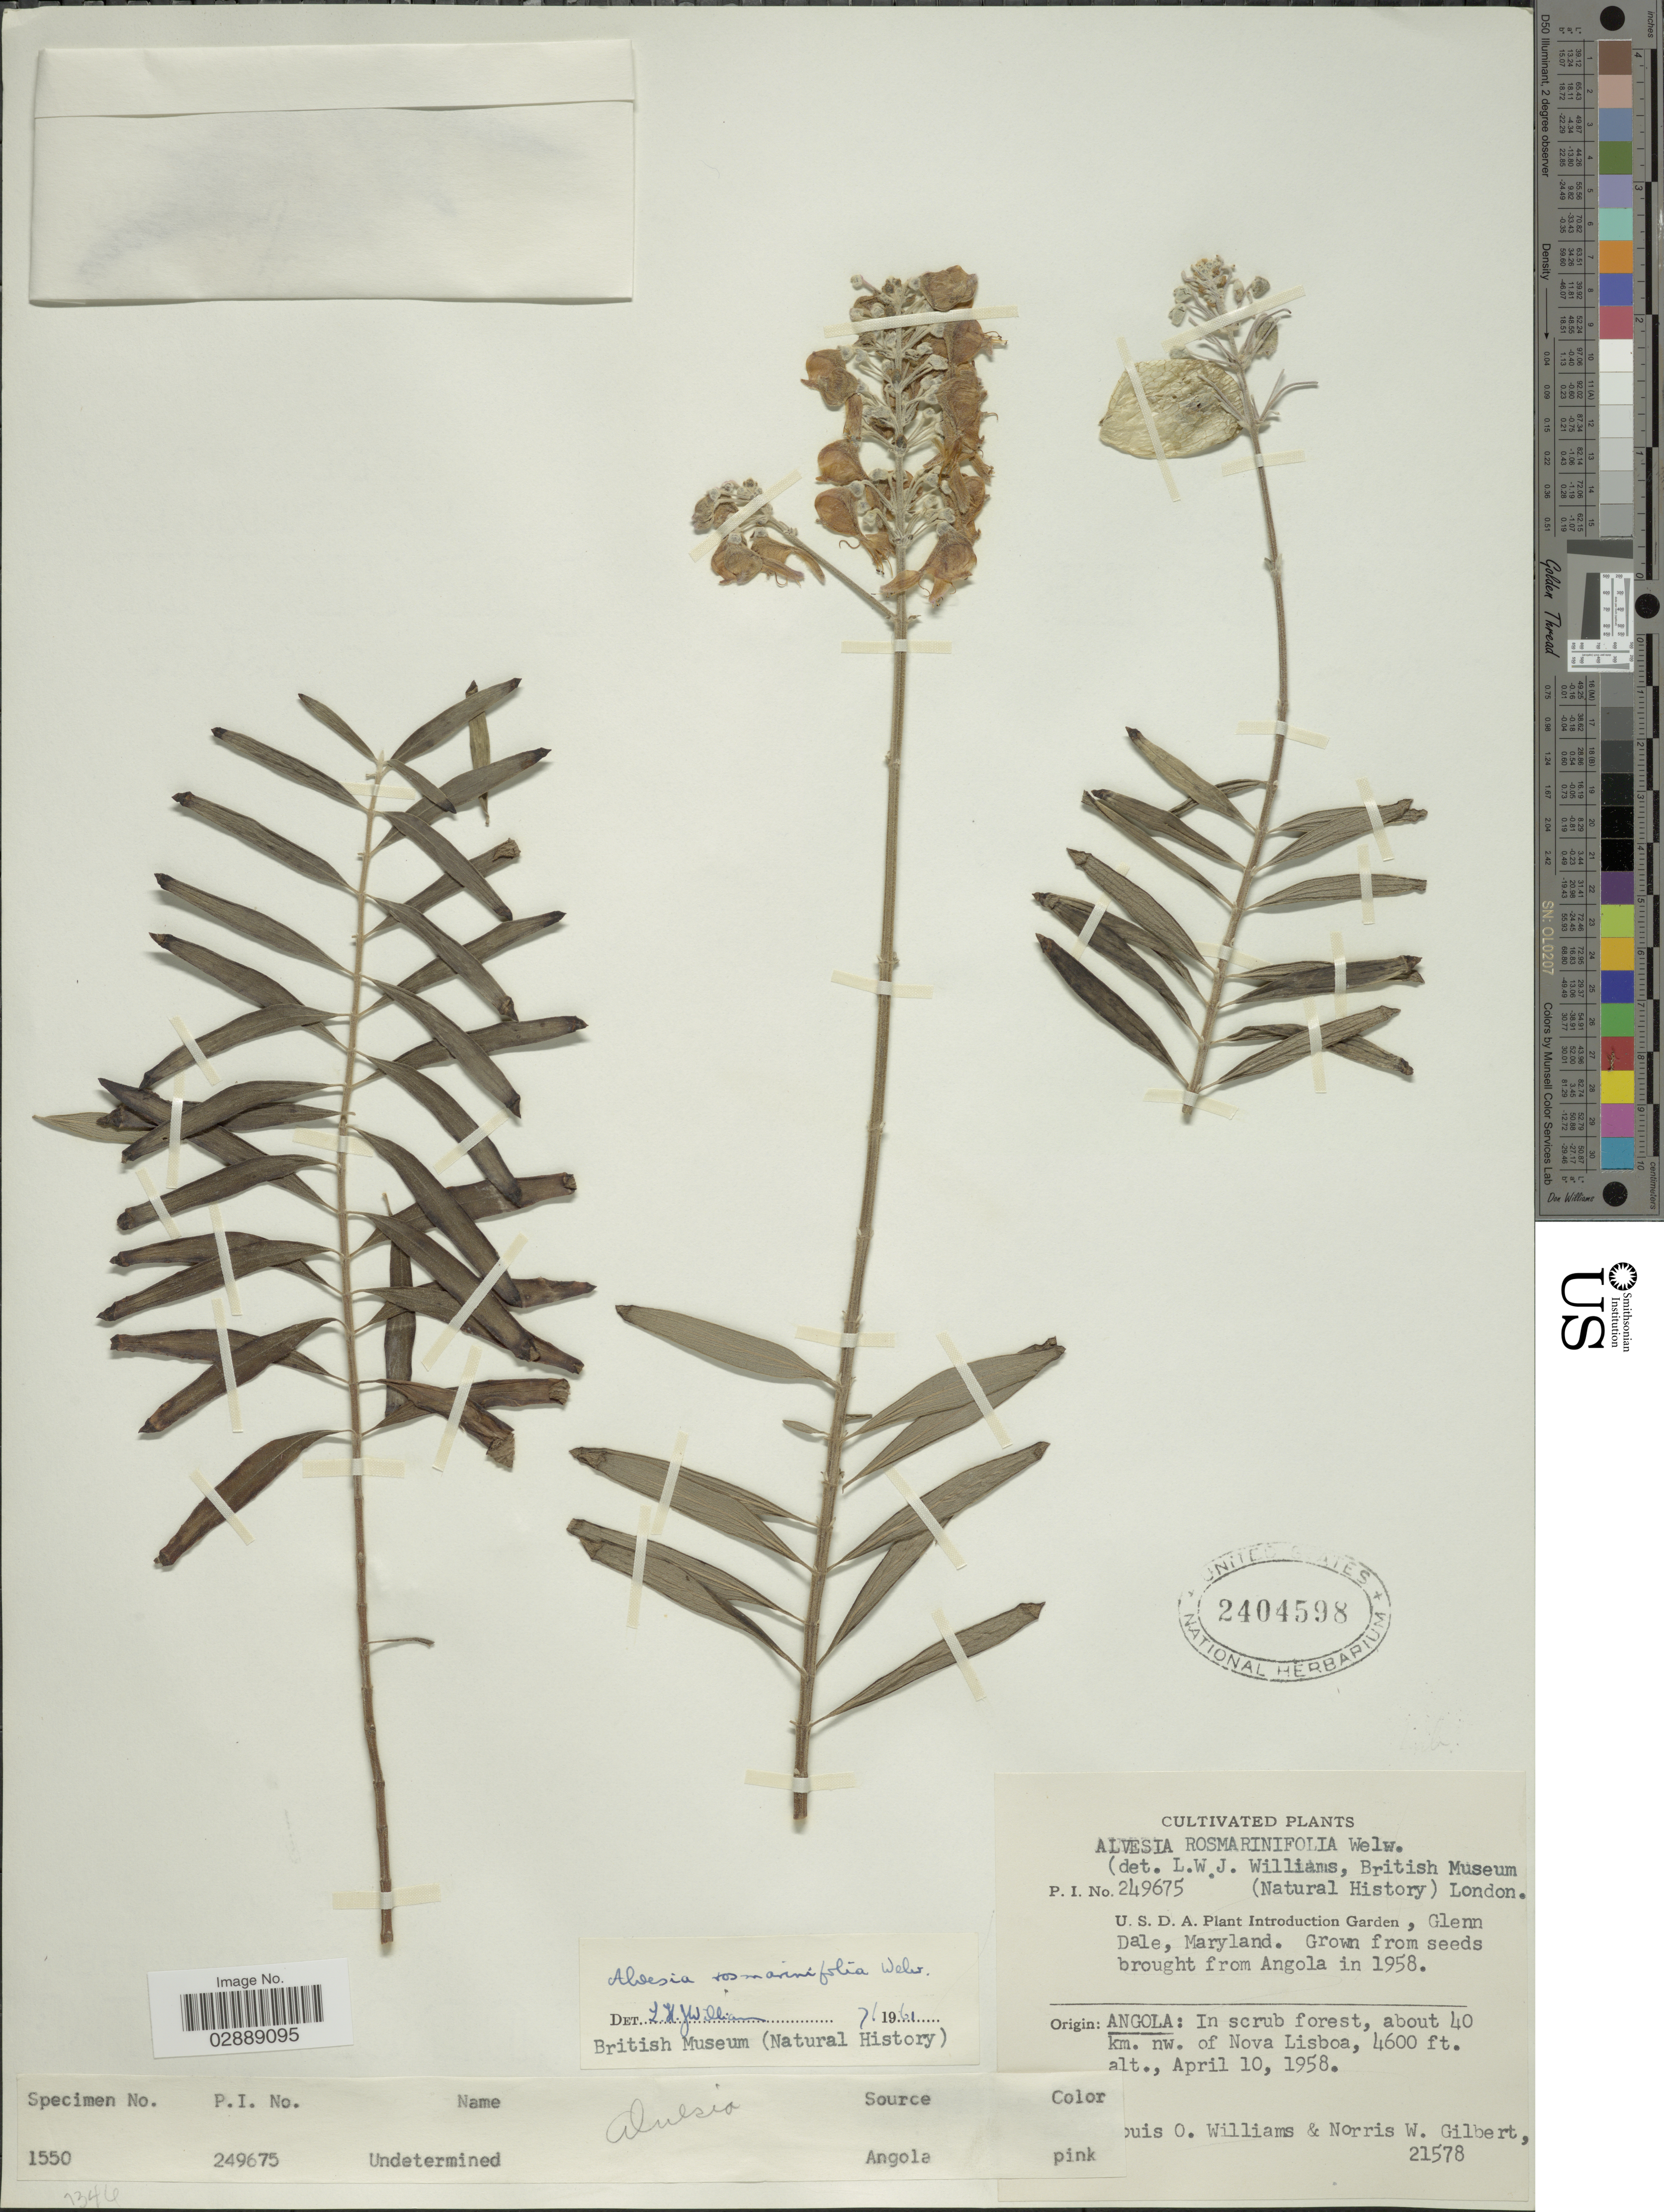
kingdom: Plantae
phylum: Tracheophyta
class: Magnoliopsida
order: Lamiales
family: Lamiaceae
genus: Alvesia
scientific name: Alvesia rosmarinifolia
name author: Welw.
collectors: L. O. Williams & N. Gilbert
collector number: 21578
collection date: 1958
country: United States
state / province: Maryland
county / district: Prince George's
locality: U.S.D.A. Plant Introduction Garden, Glenn Dale.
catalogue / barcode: US 2404598